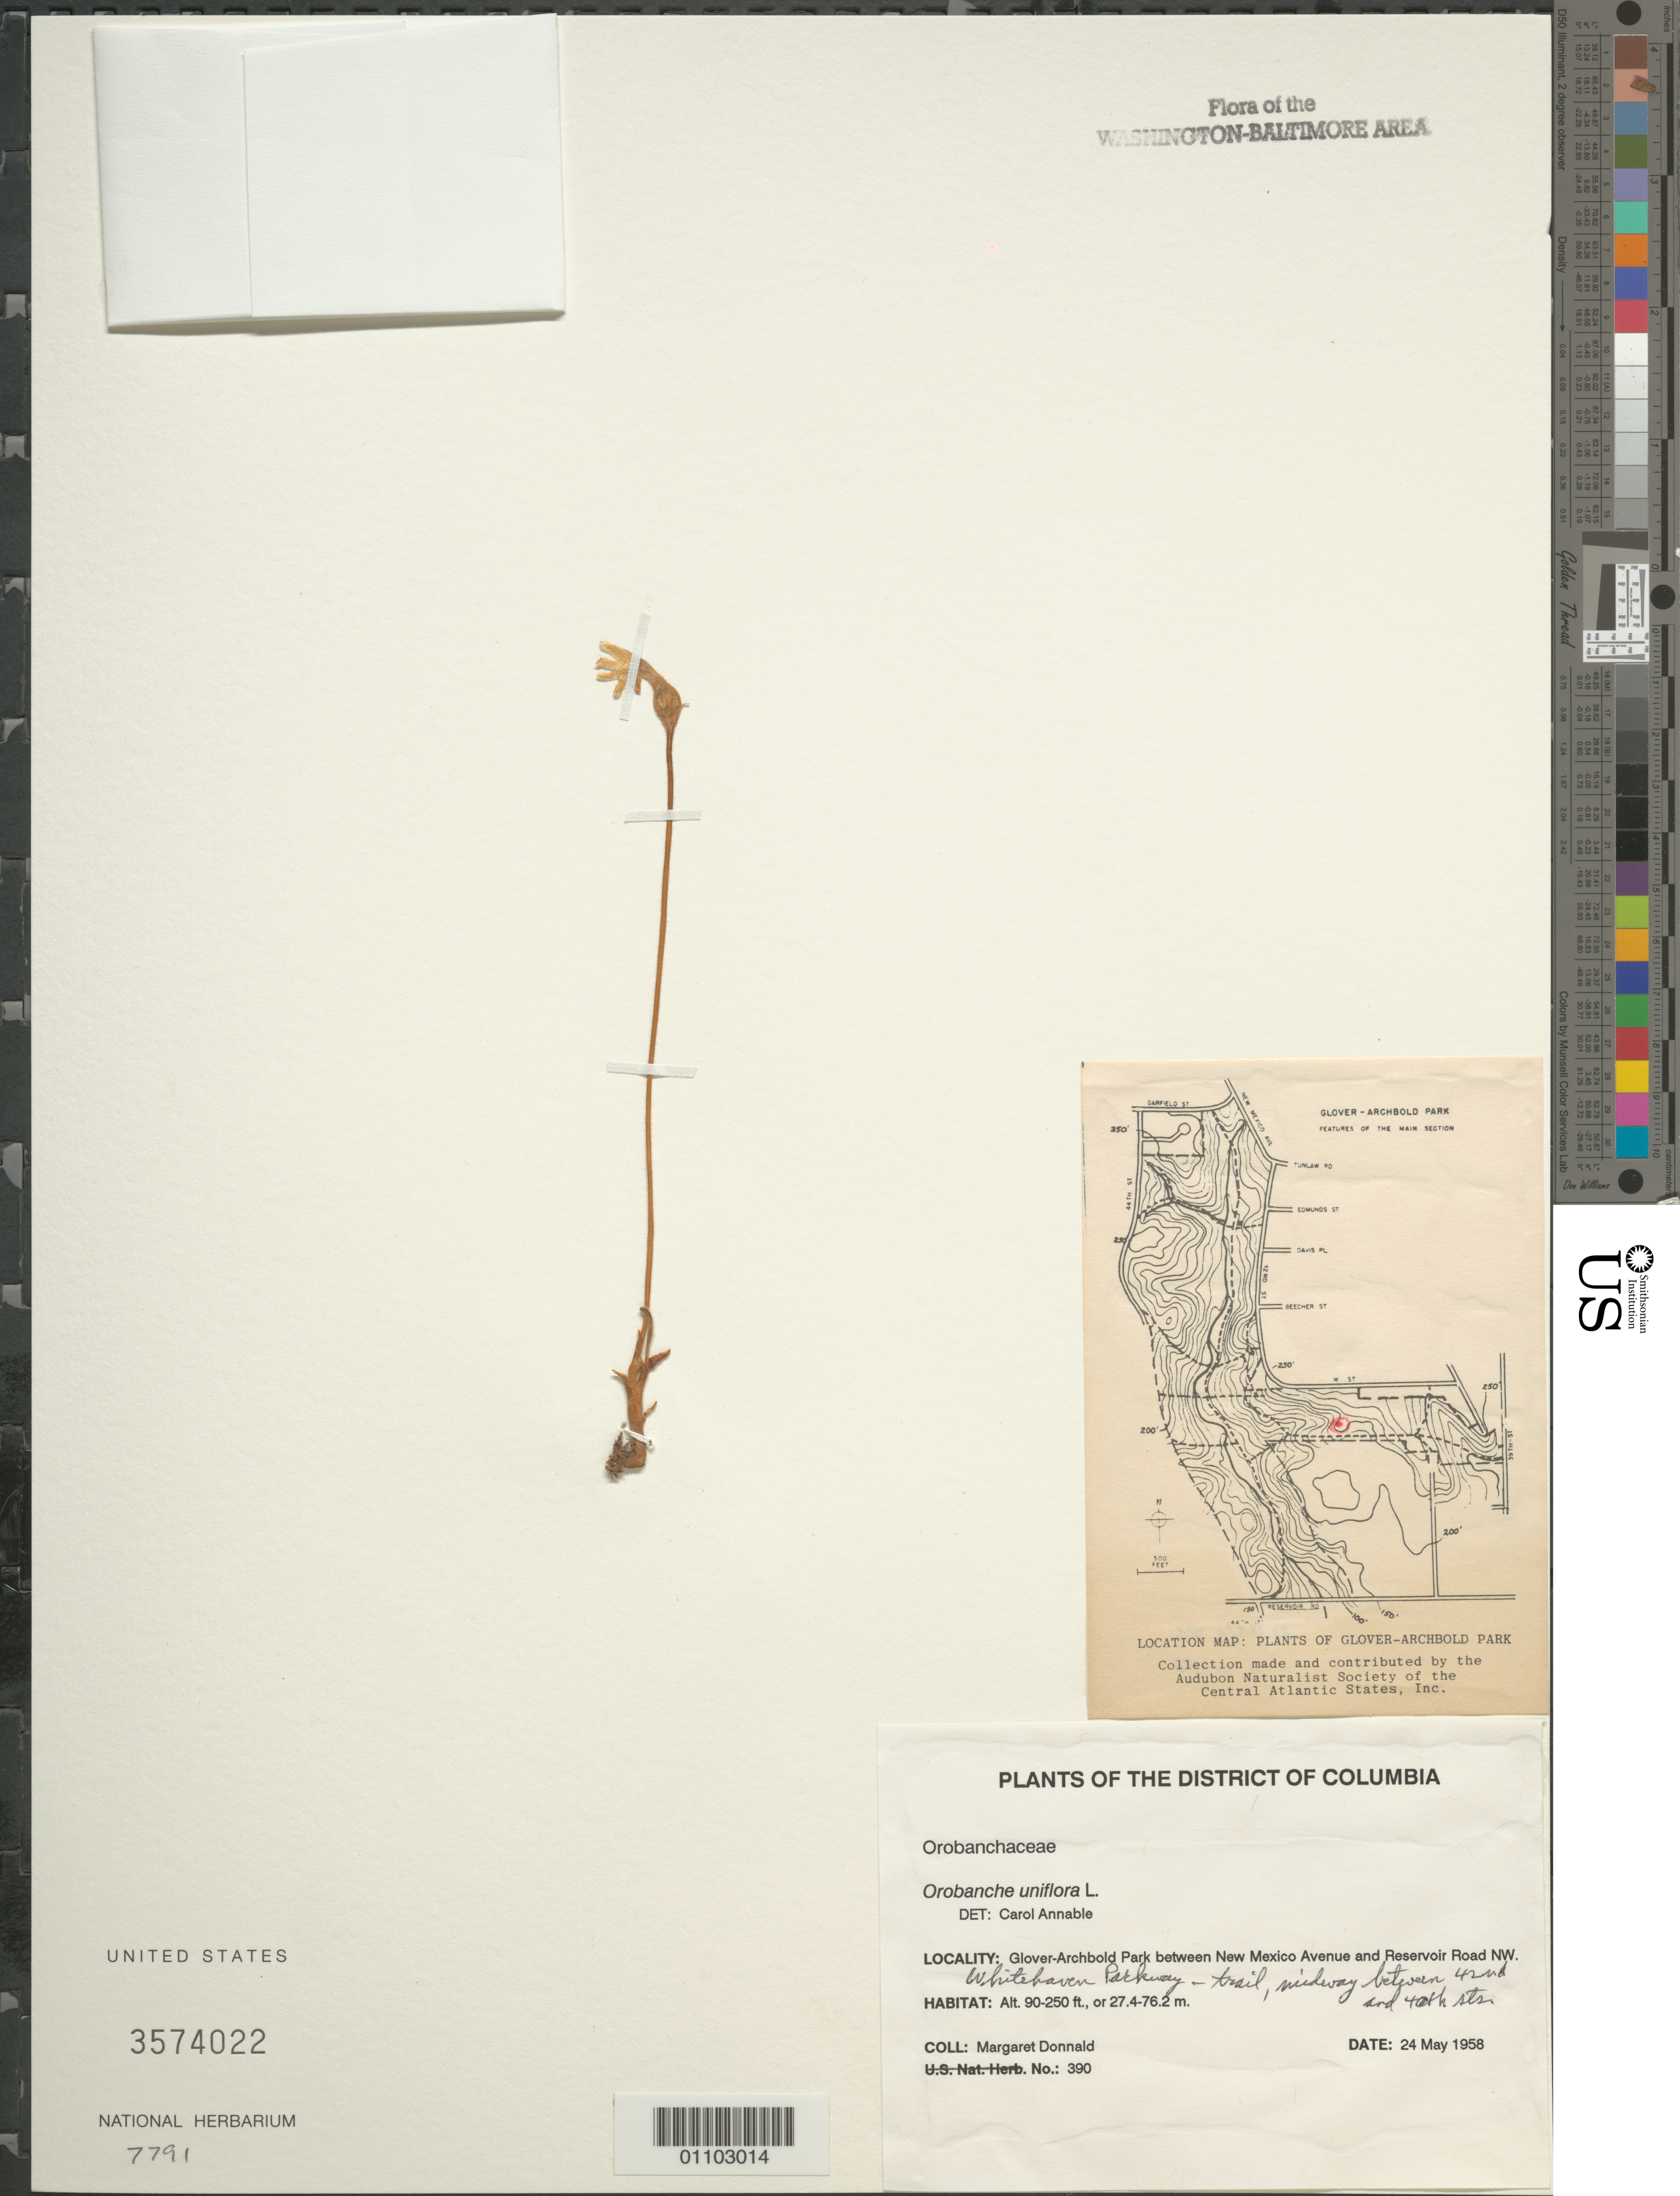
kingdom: Plantae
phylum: Tracheophyta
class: Magnoliopsida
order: Lamiales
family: Orobanchaceae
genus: Orobanche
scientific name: Orobanche uniflora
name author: L.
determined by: Annable, C. R.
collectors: M. Donnald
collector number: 390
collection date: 1958-05-24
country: United States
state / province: District of Columbia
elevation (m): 27.4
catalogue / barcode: US 3574022